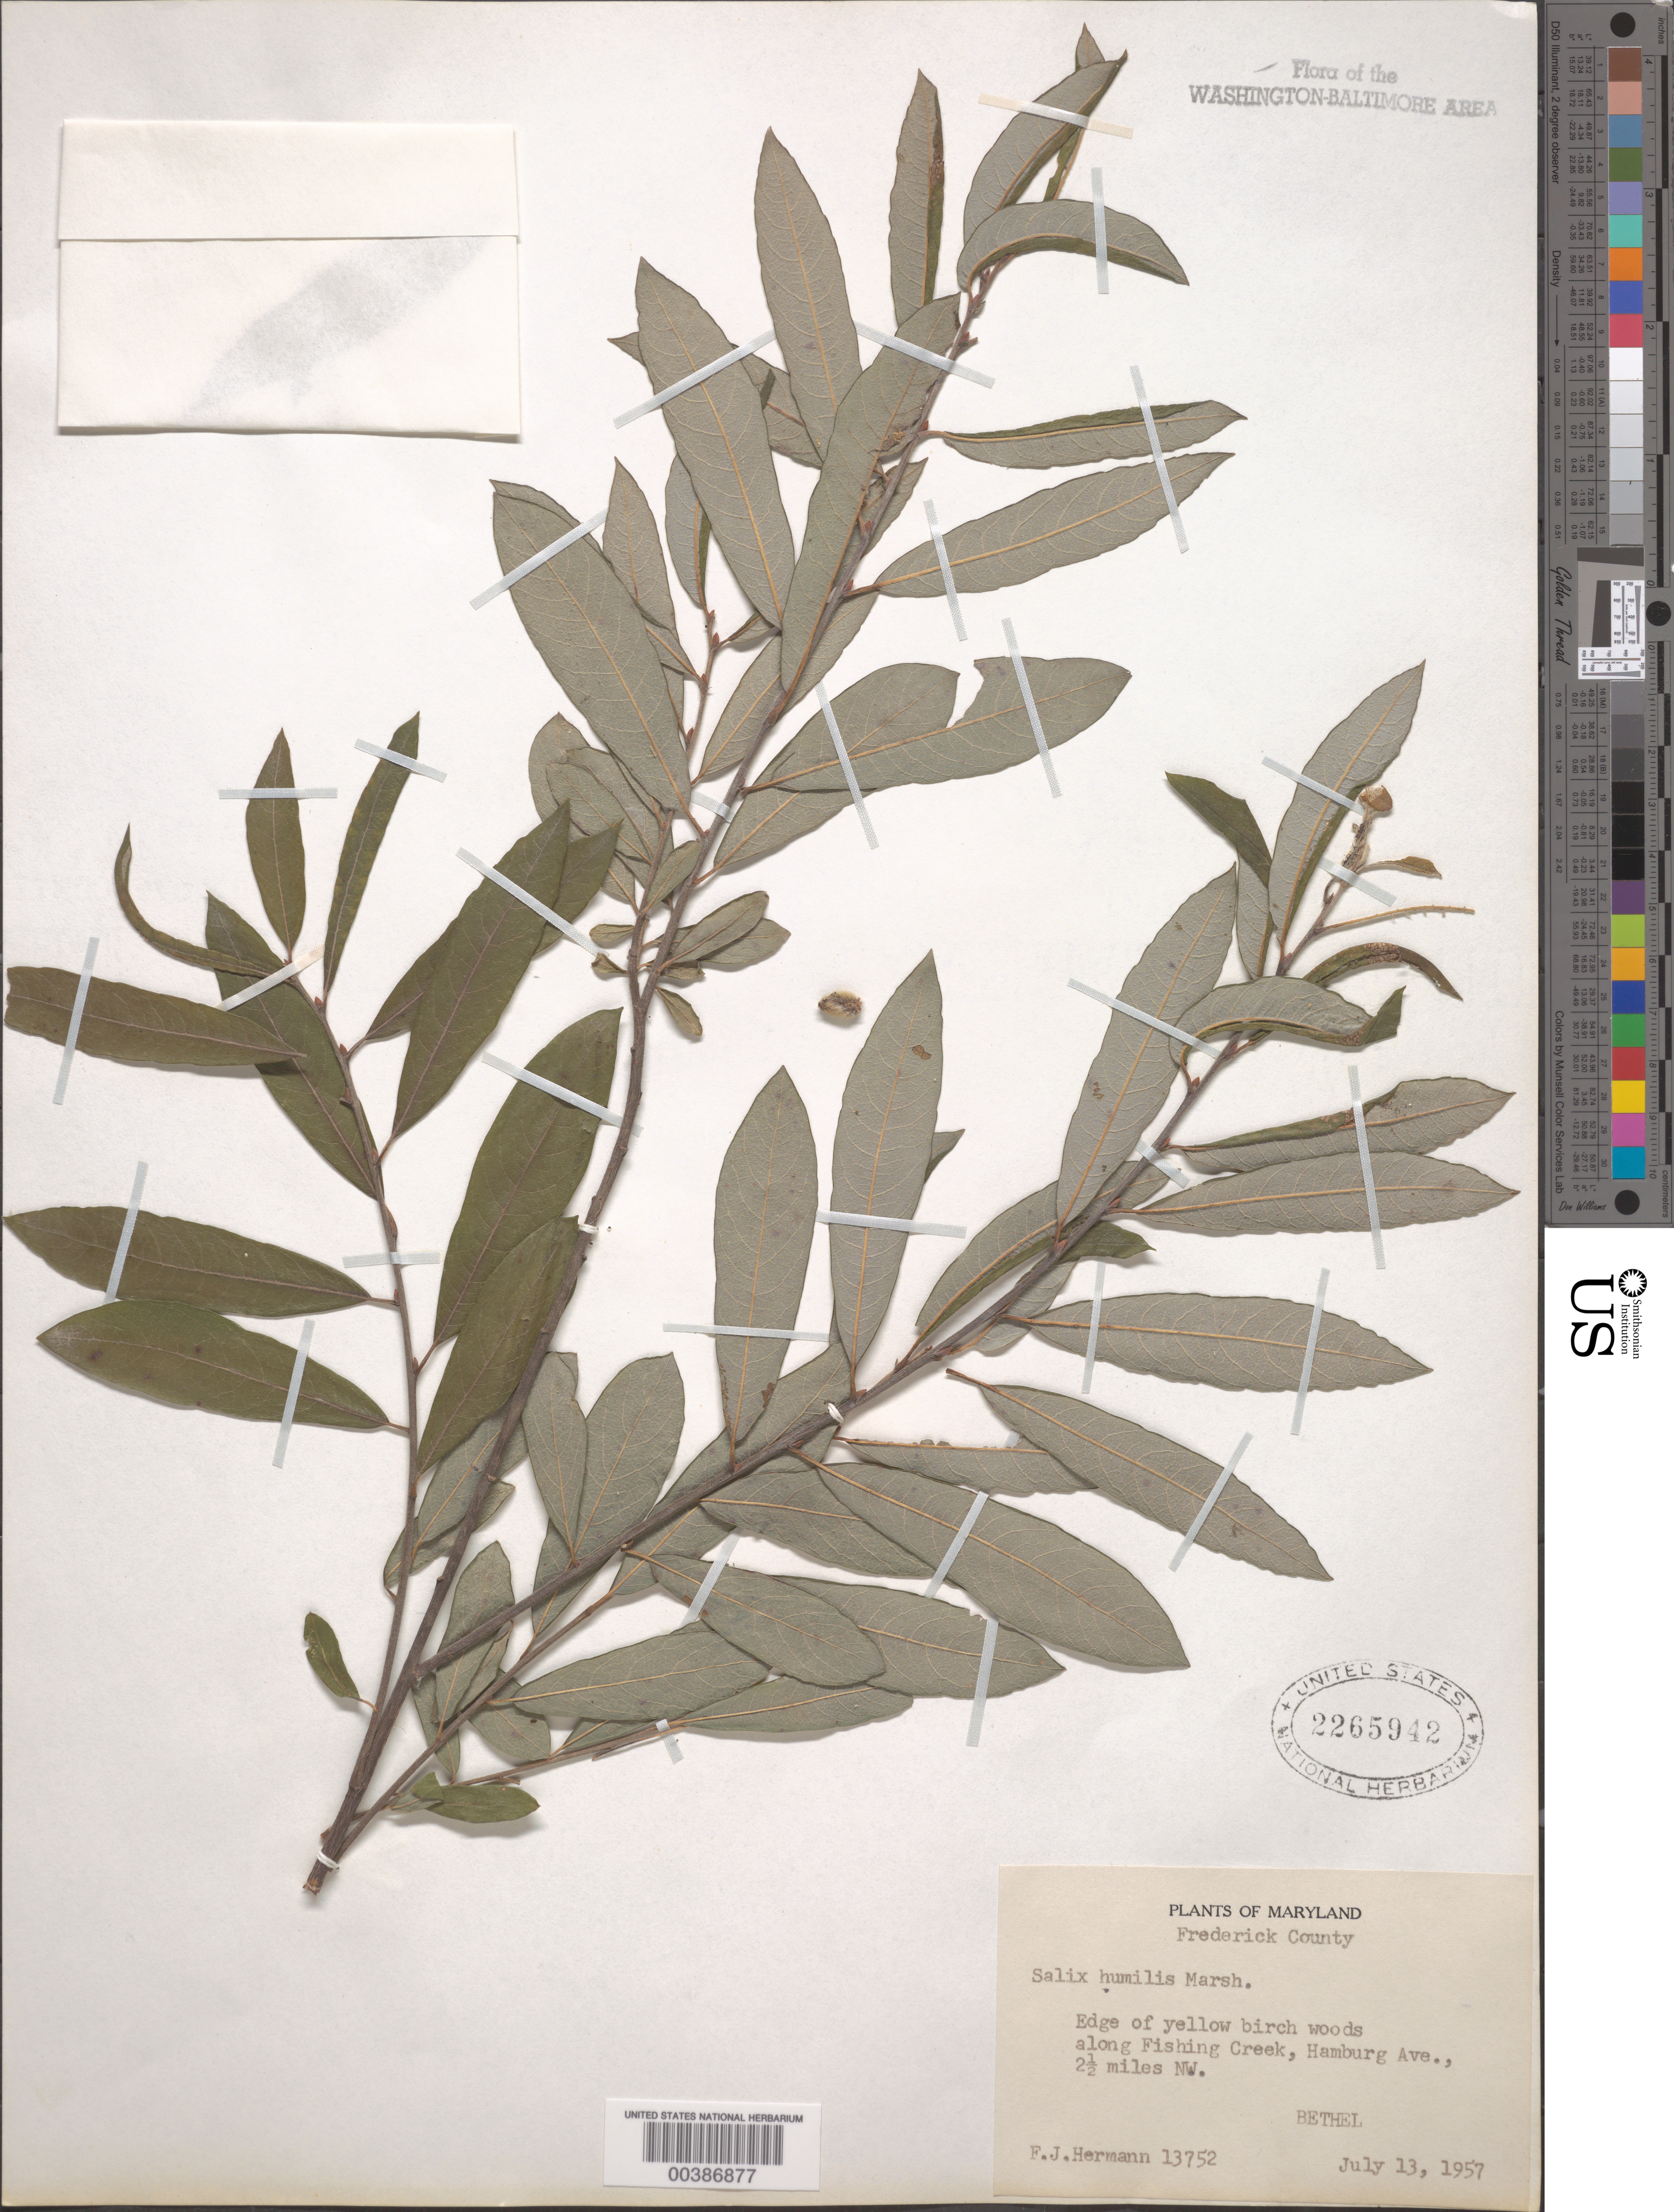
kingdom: Plantae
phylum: Tracheophyta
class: Magnoliopsida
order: Malpighiales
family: Salicaceae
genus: Salix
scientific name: Salix humilis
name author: Marshall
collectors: F. J. Hermann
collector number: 13752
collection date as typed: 13 Jul 1957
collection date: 1957-07-13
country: United States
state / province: Maryland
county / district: Frederick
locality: Fishing Creek, Hamburg Avenue, northwest of Bethel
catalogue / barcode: US 2265942